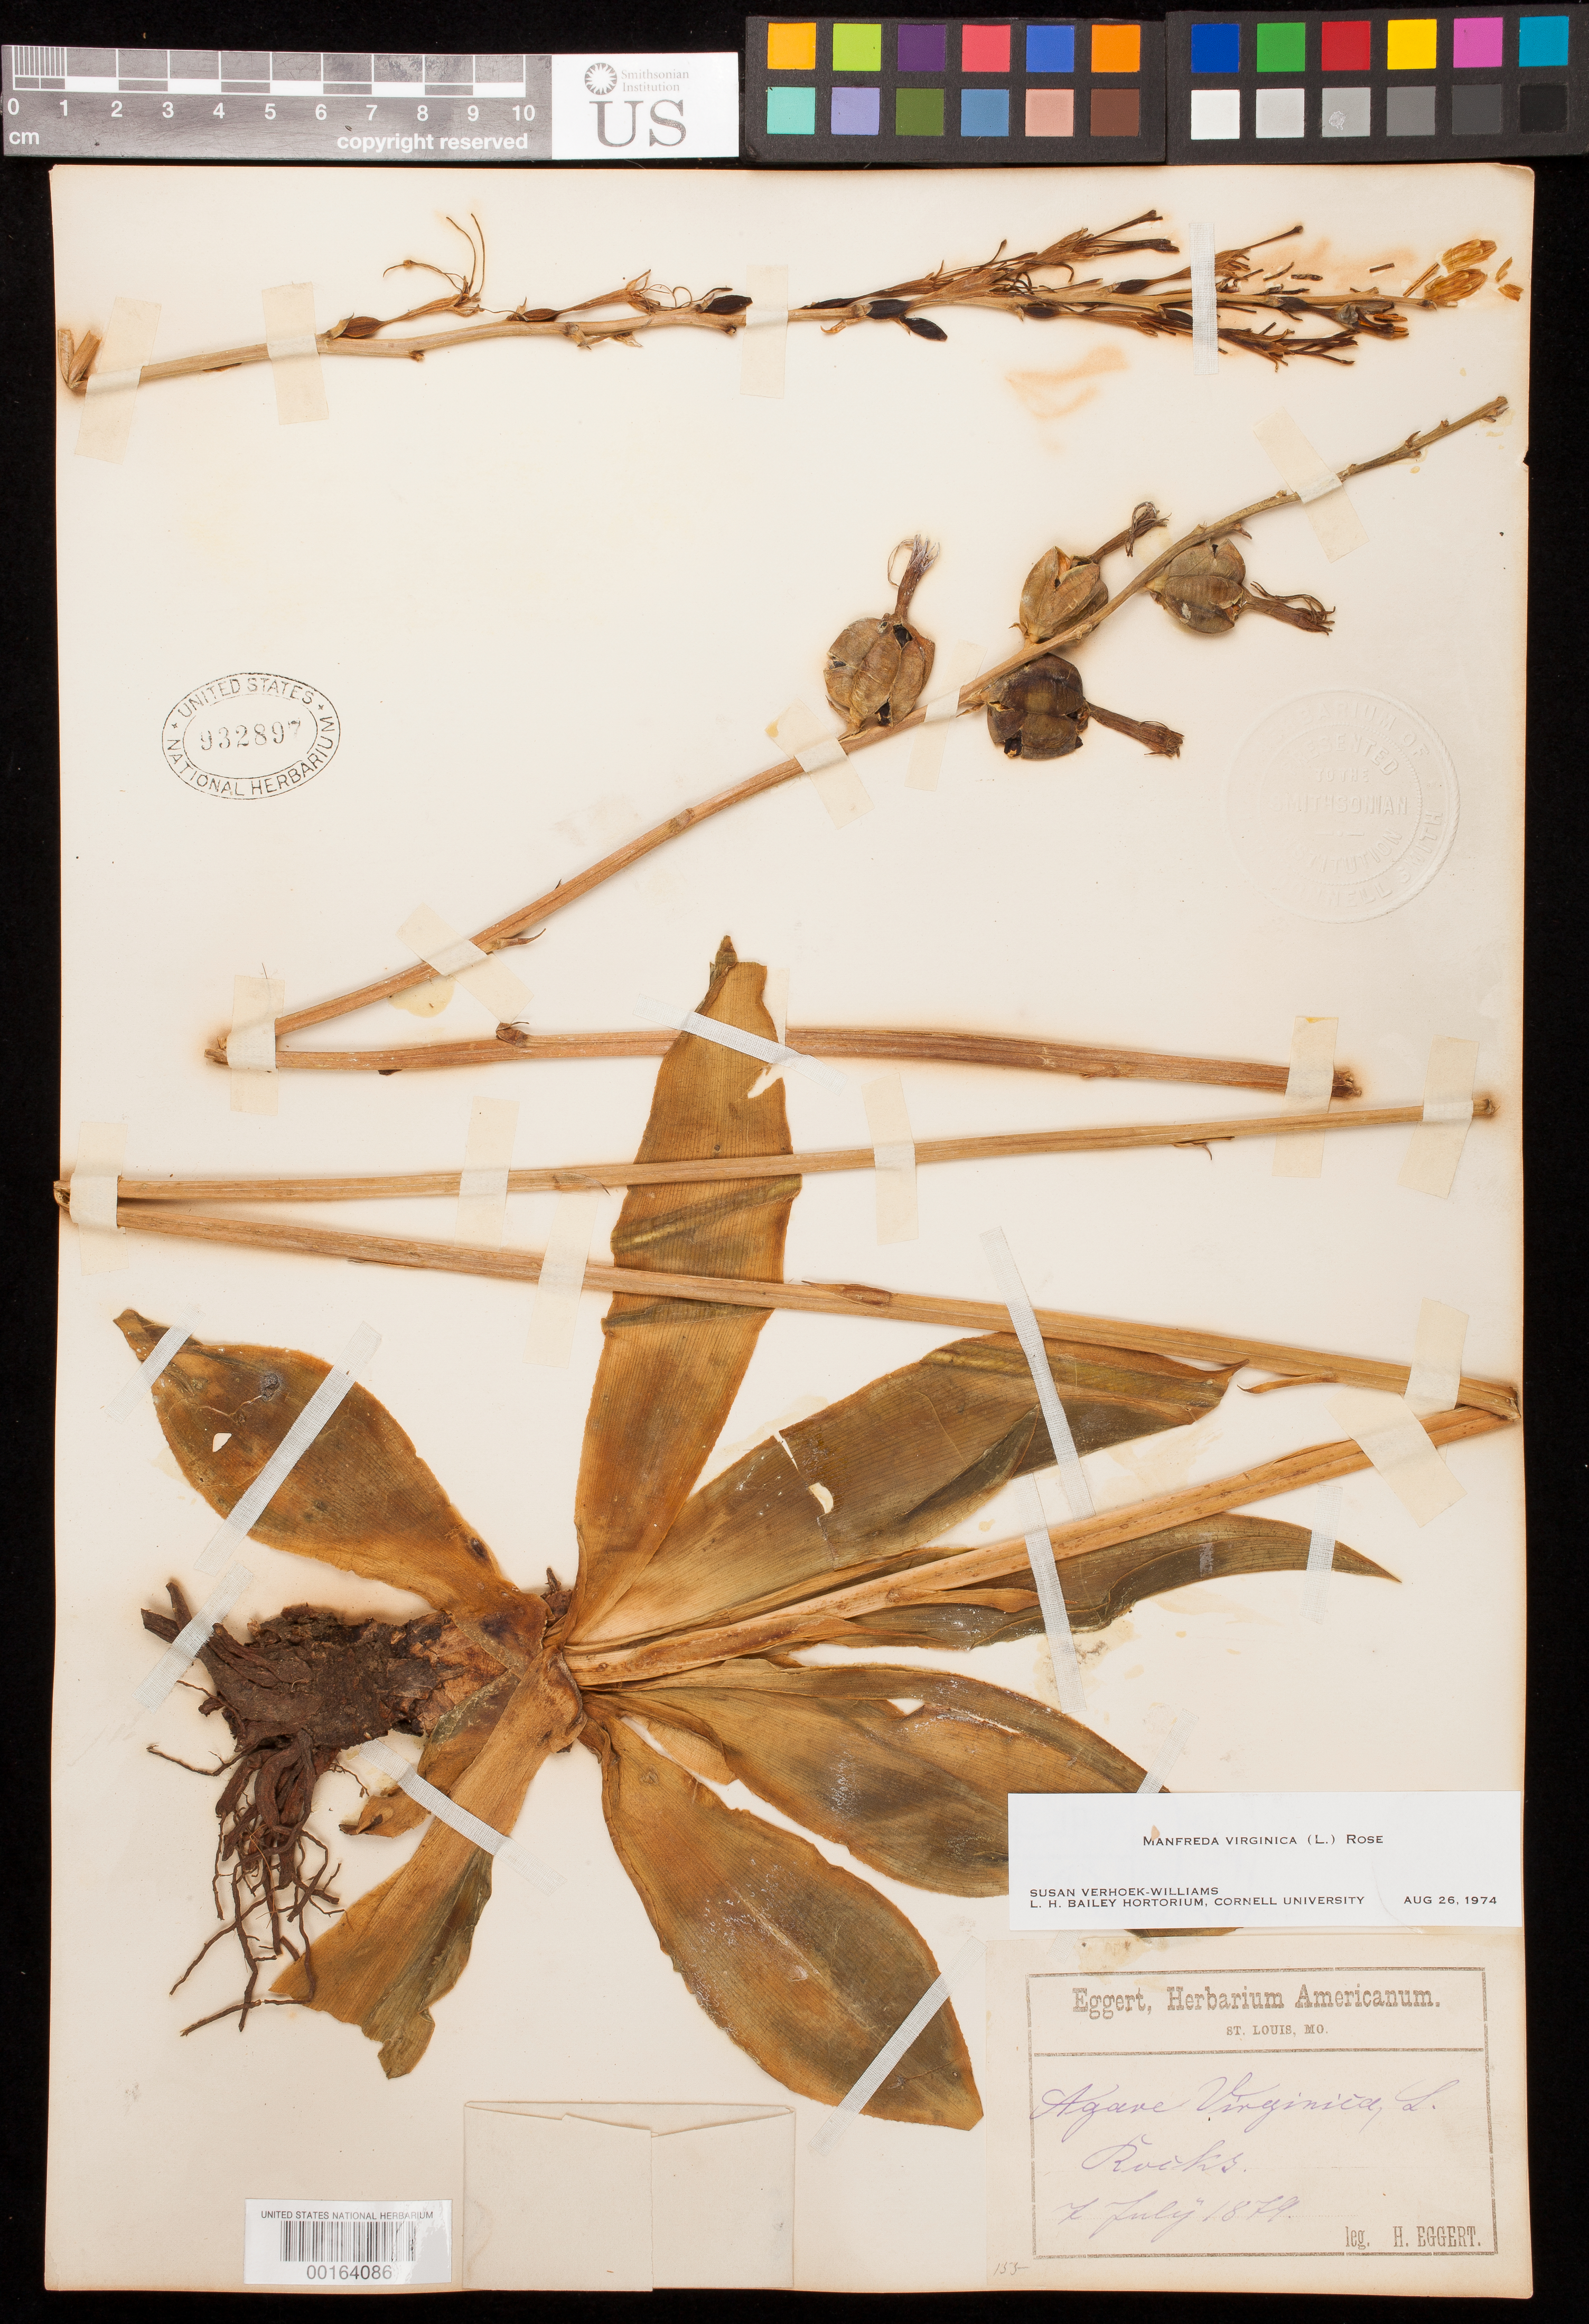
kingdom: Plantae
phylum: Tracheophyta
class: Liliopsida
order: Asparagales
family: Asparagaceae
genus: Manfreda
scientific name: Manfreda virginica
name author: (L.) Salisb. ex Rose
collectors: H. Eggert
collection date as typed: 07 Jul 1879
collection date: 1879-07-07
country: United States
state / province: Washington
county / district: Spokane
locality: Spokane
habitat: Rocks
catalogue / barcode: US 932897